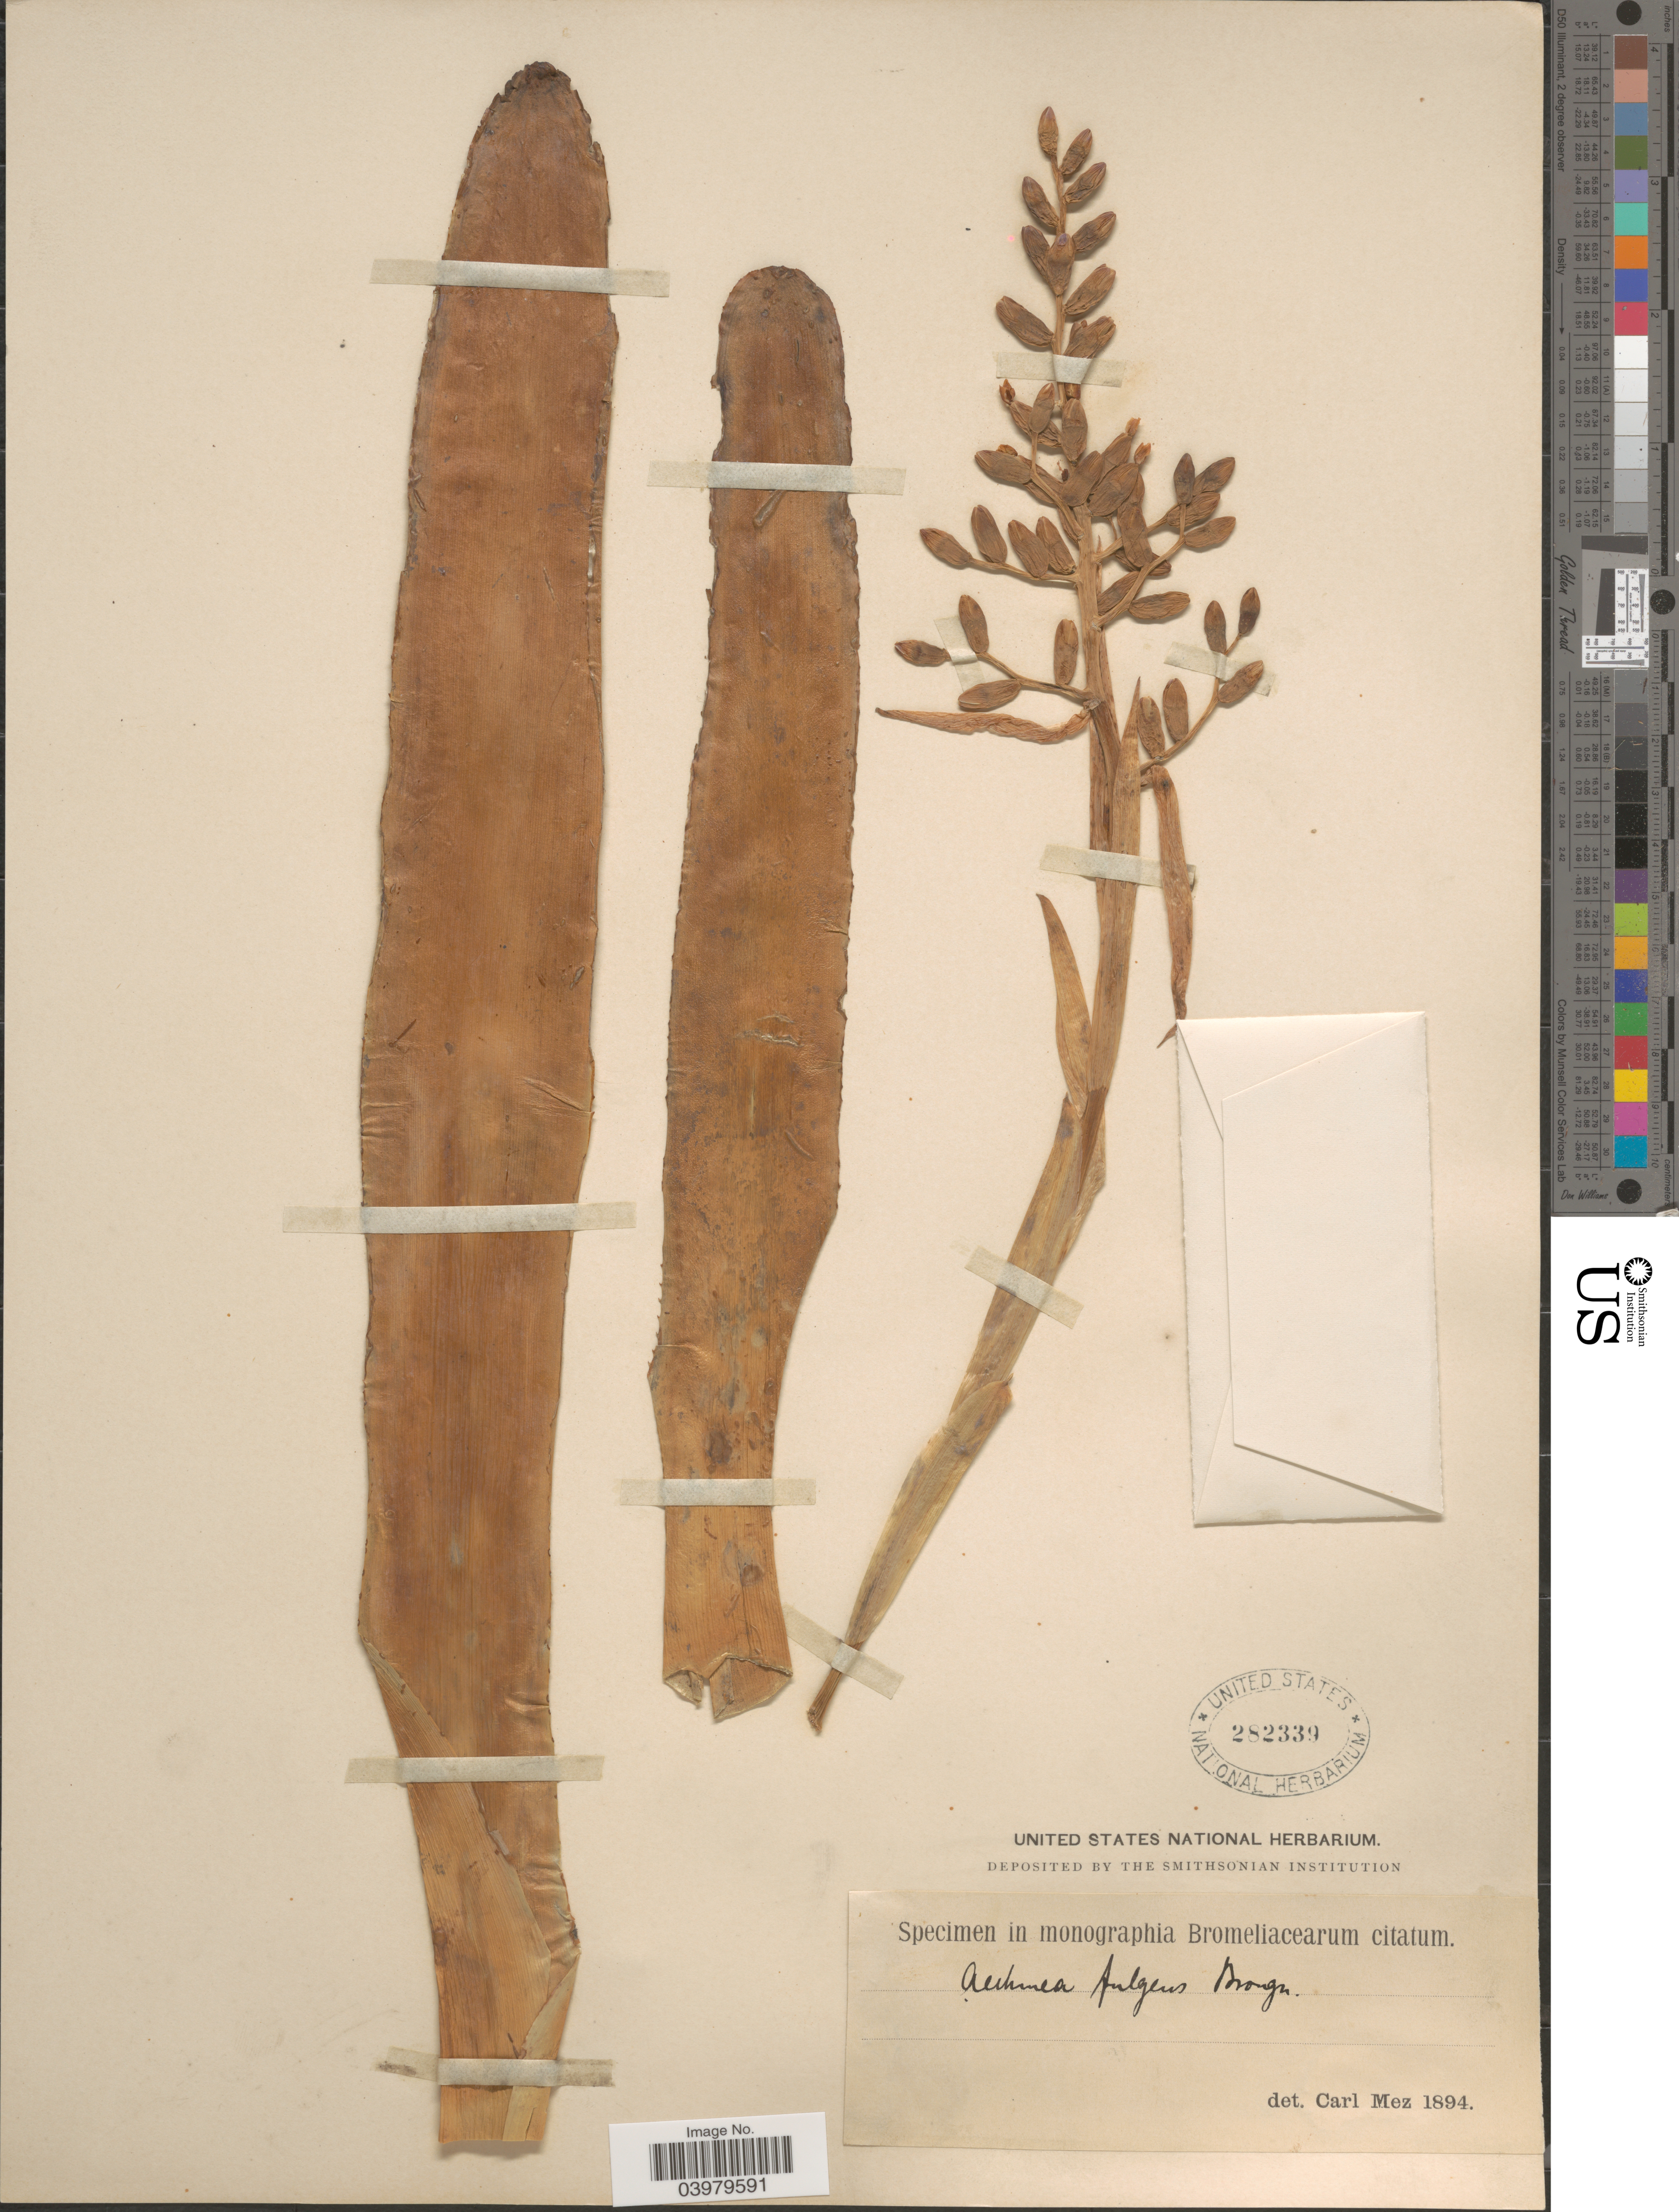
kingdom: Plantae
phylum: Tracheophyta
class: Liliopsida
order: Poales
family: Bromeliaceae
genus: Aechmea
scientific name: Aechmea fulgens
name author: Brongn.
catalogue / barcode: US 282339